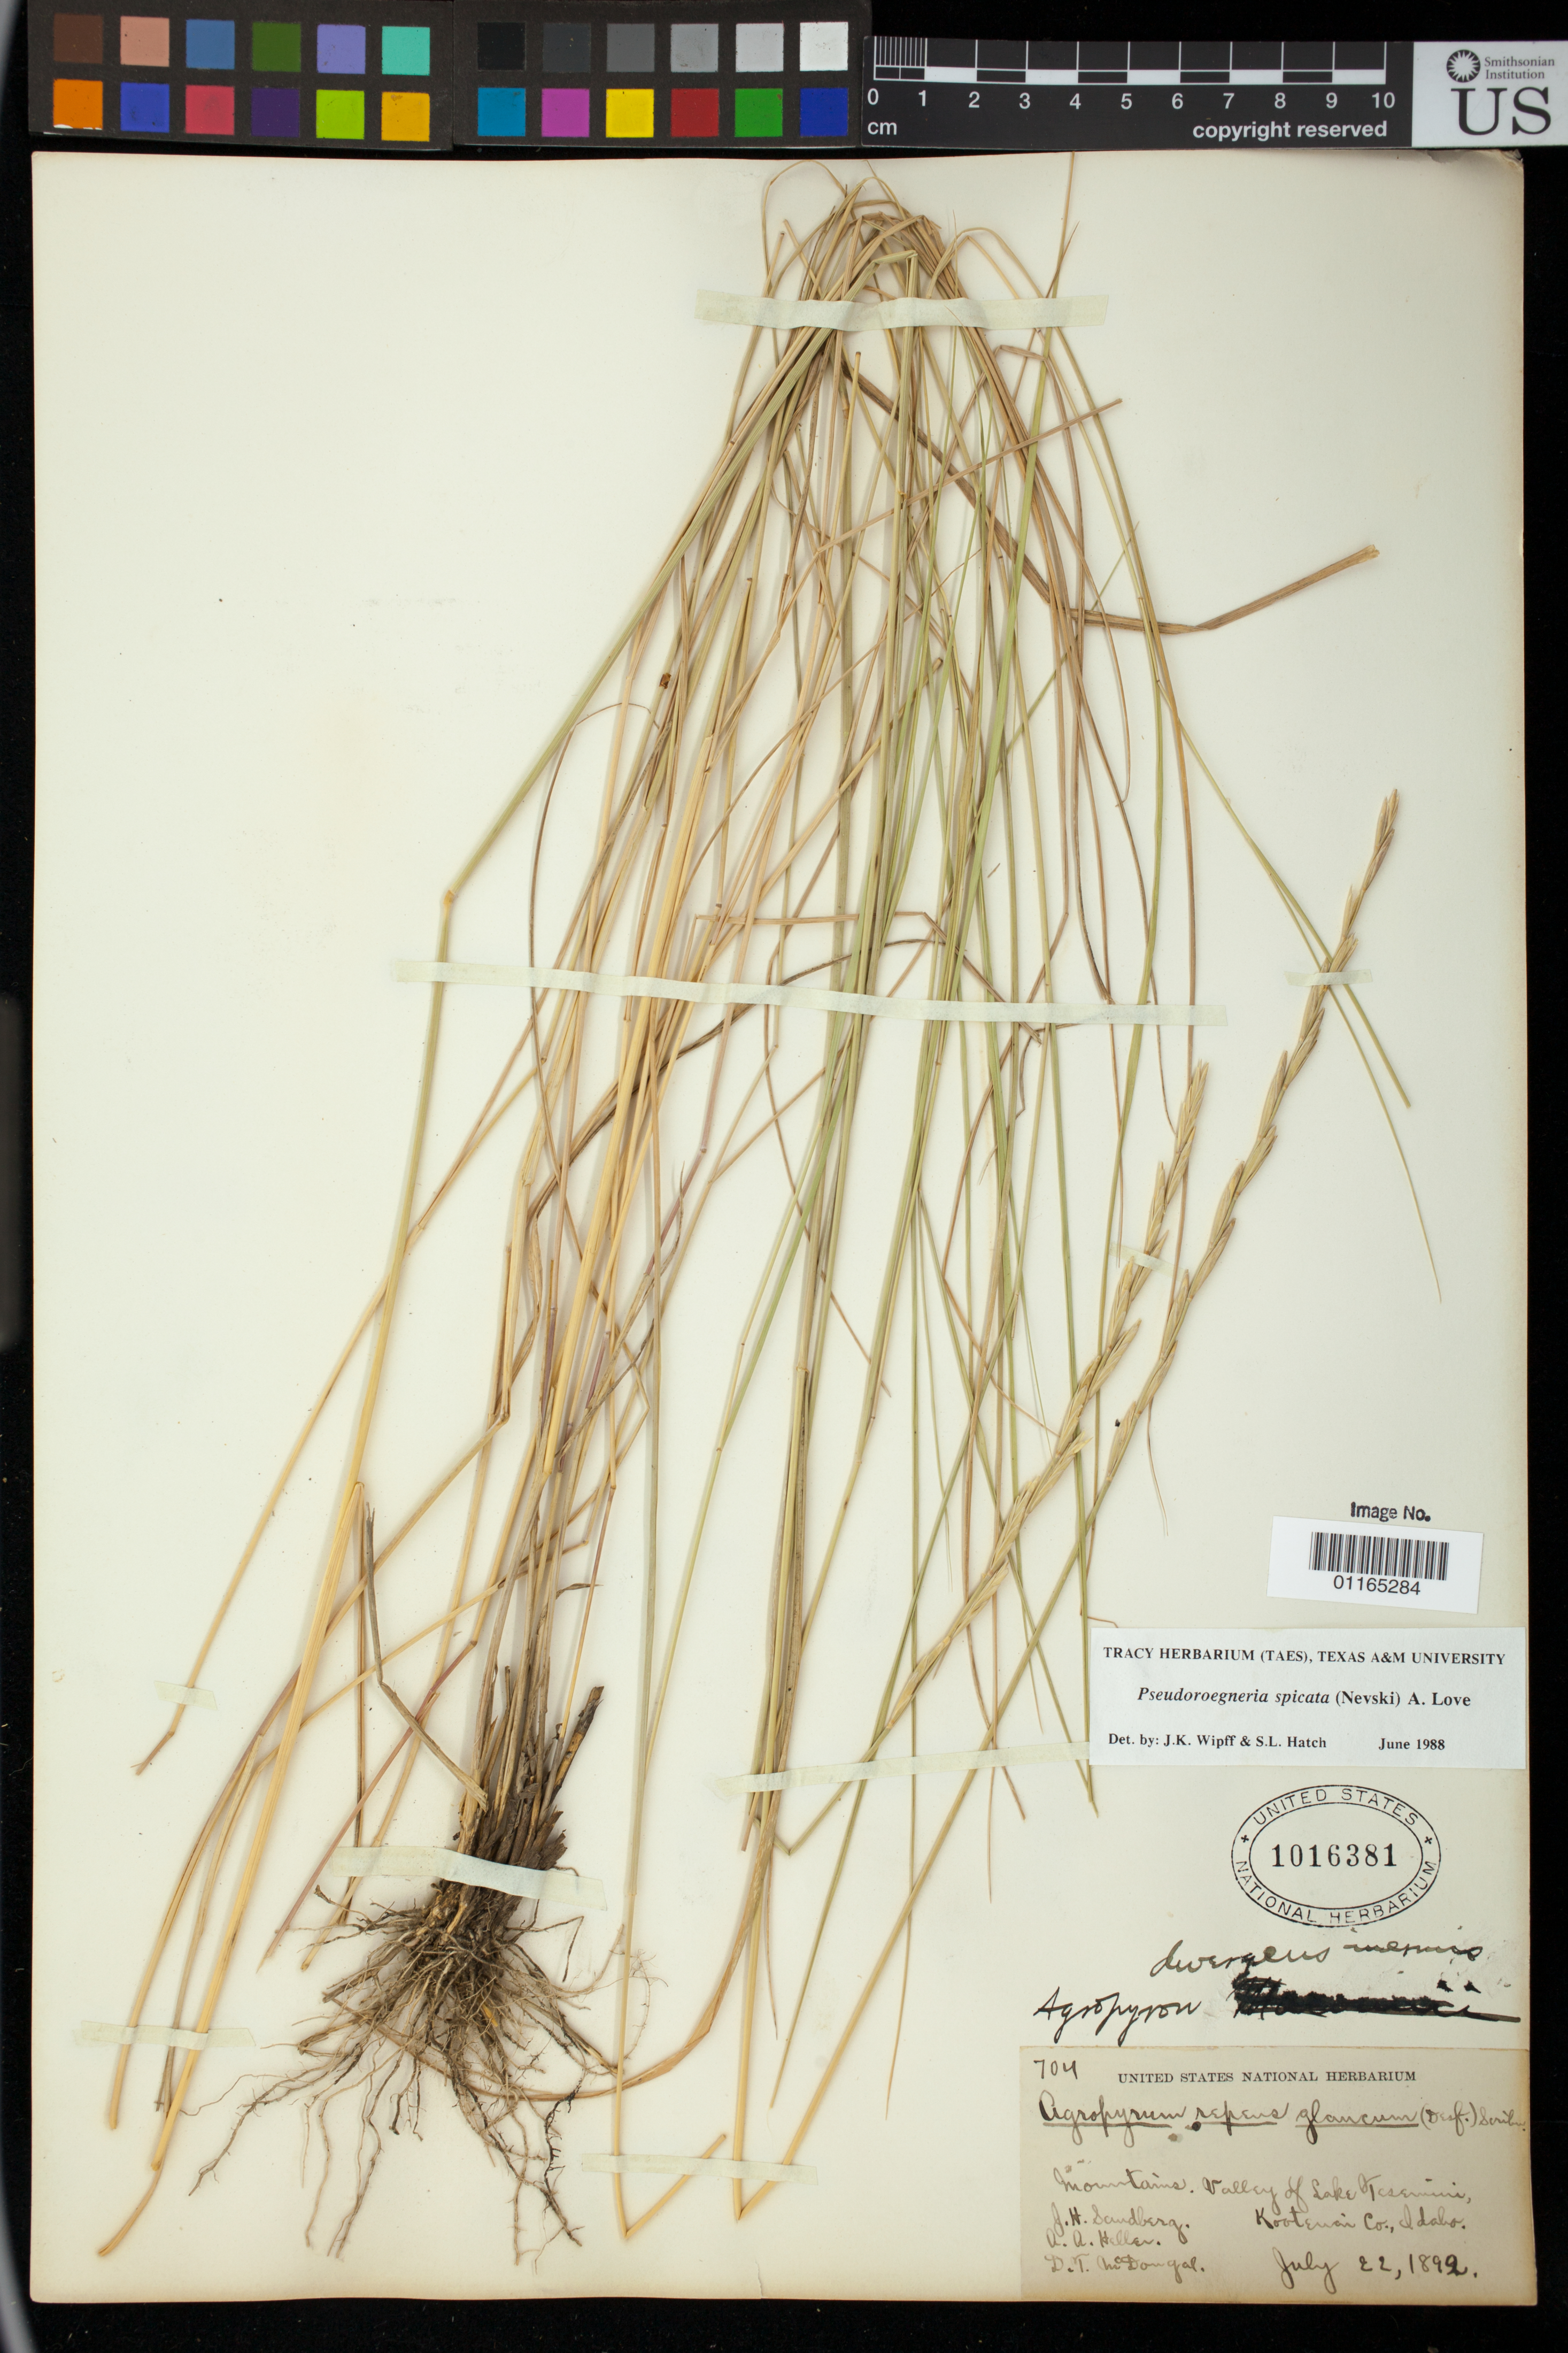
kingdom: Plantae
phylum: Tracheophyta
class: Liliopsida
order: Poales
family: Poaceae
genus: Agropyron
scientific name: Agropyron divergens var. inerme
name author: Scribn. & J.G. Sm.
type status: Syntype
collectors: J. H. Sandberg, A. A. Heller & D. McDougal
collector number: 704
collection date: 1892-07-22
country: United States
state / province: Idaho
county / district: Kootenai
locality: Valley of Lake Tesemini, Kootenai Co., Idaho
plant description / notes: ex herb Lamson Scribner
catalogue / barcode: US 1016381